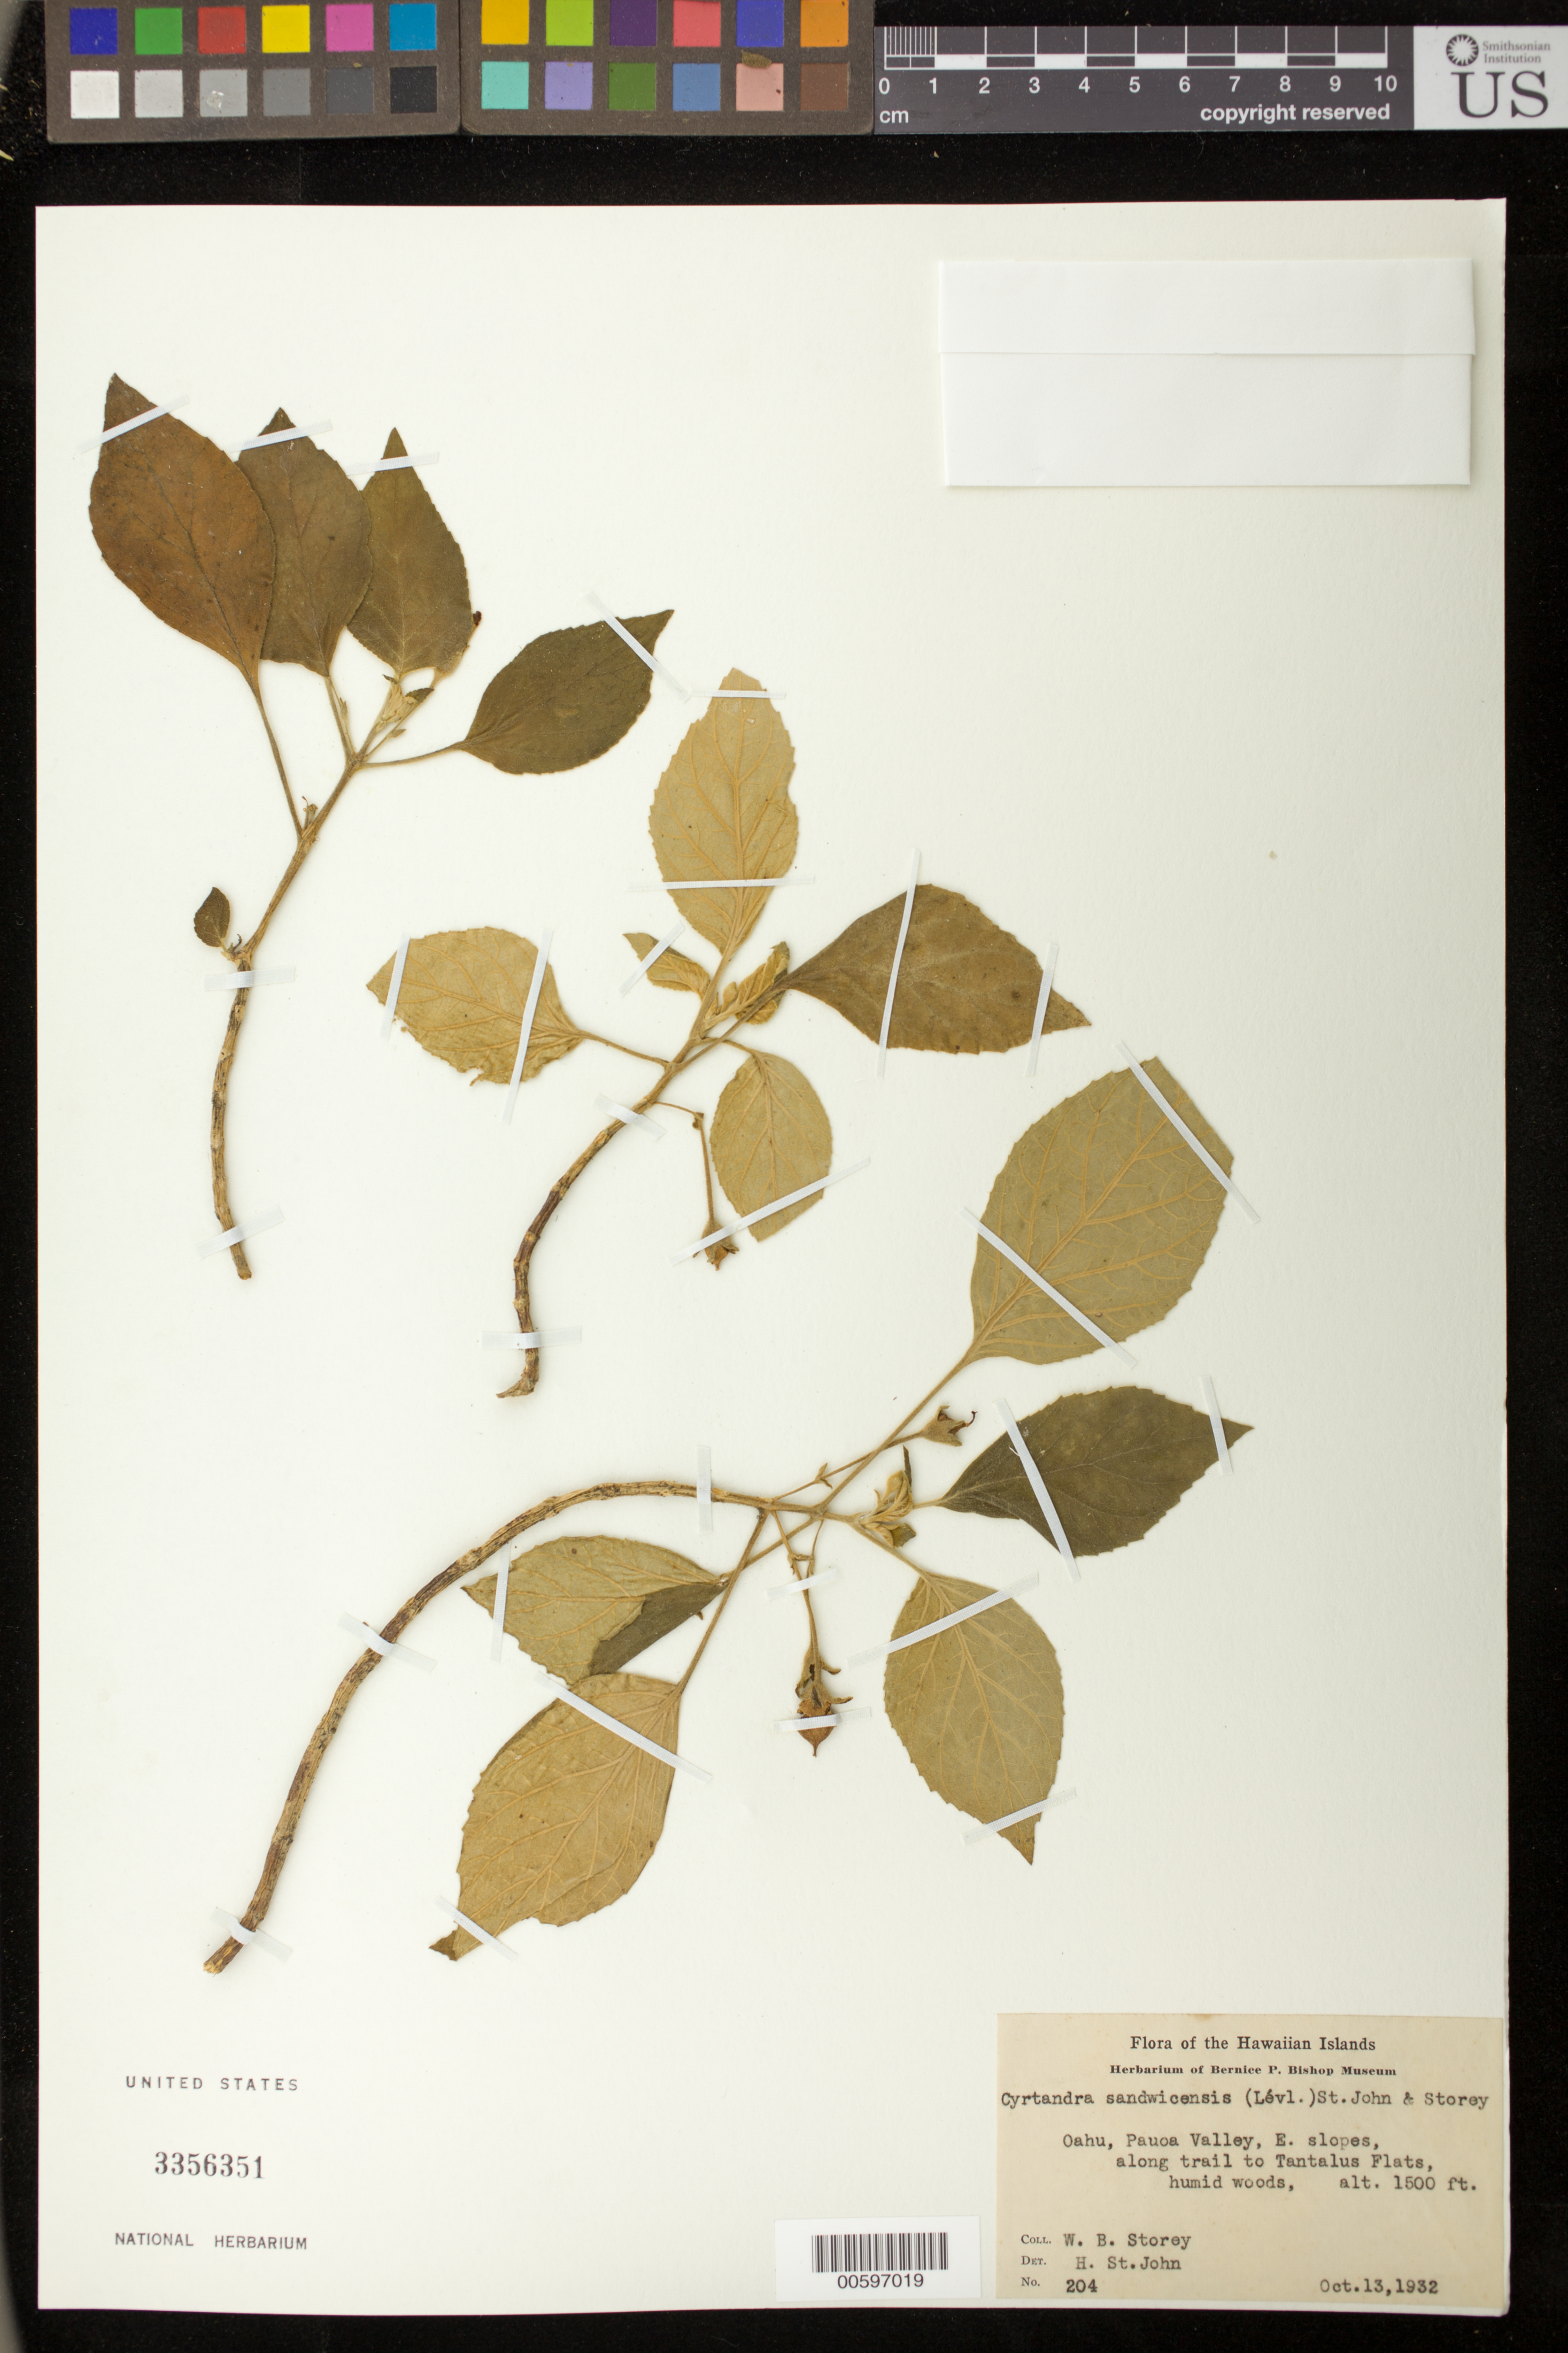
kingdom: Plantae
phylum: Tracheophyta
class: Magnoliopsida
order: Lamiales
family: Gesneriaceae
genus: Cyrtandra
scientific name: Cyrtandra sandwicensis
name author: (H. Lév.) H. St. John & Storey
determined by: St. John, H.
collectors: W. Storey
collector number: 204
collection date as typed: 13 Oct 1932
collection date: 1932-10-13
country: United States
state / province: Hawaii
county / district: Honolulu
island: Oahu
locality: Pauoa Valley, E slopes, along trail to Tantalus Flats.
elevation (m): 457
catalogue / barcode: US 3356351